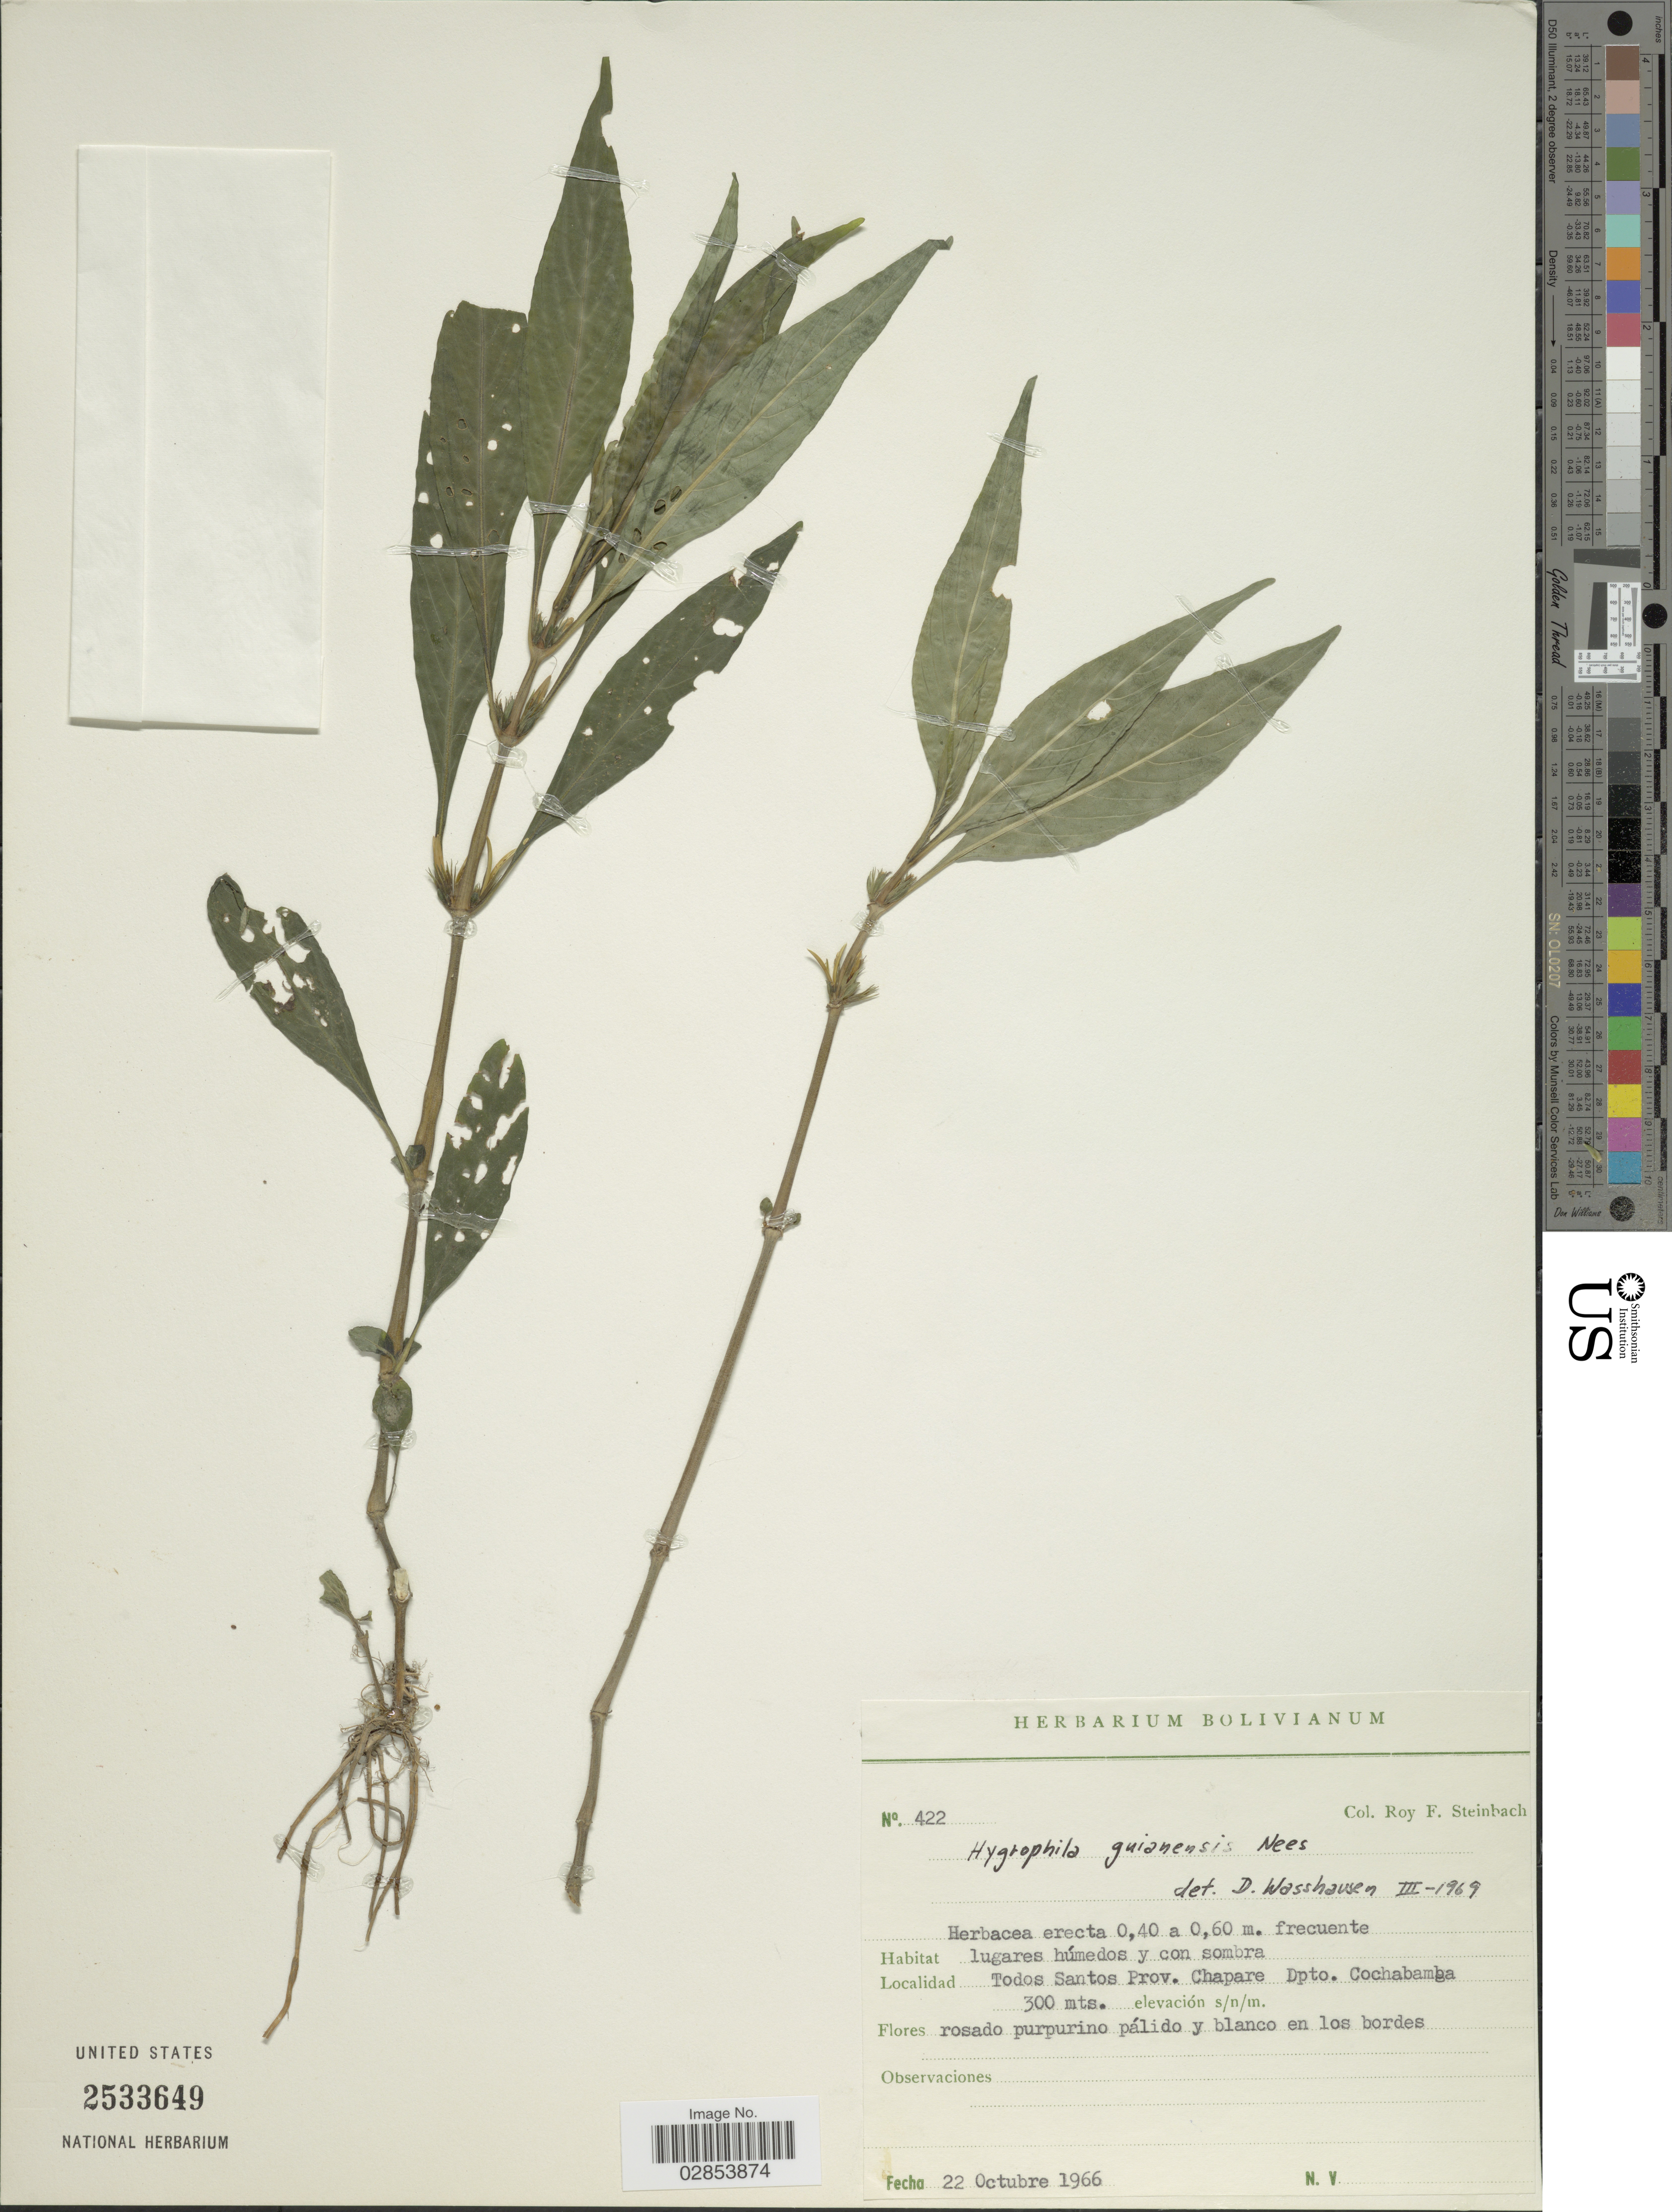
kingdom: Plantae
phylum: Tracheophyta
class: Magnoliopsida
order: Lamiales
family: Acanthaceae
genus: Hygrophila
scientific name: Hygrophila costata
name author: Nees & T. Nees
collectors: R. F. Steinbach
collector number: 422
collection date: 1966-10-22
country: Bolivia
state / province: Cochabamba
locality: Todos Santos Prov. Chapare, Dpto. Cochabamba.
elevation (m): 300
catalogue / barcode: US 2533649